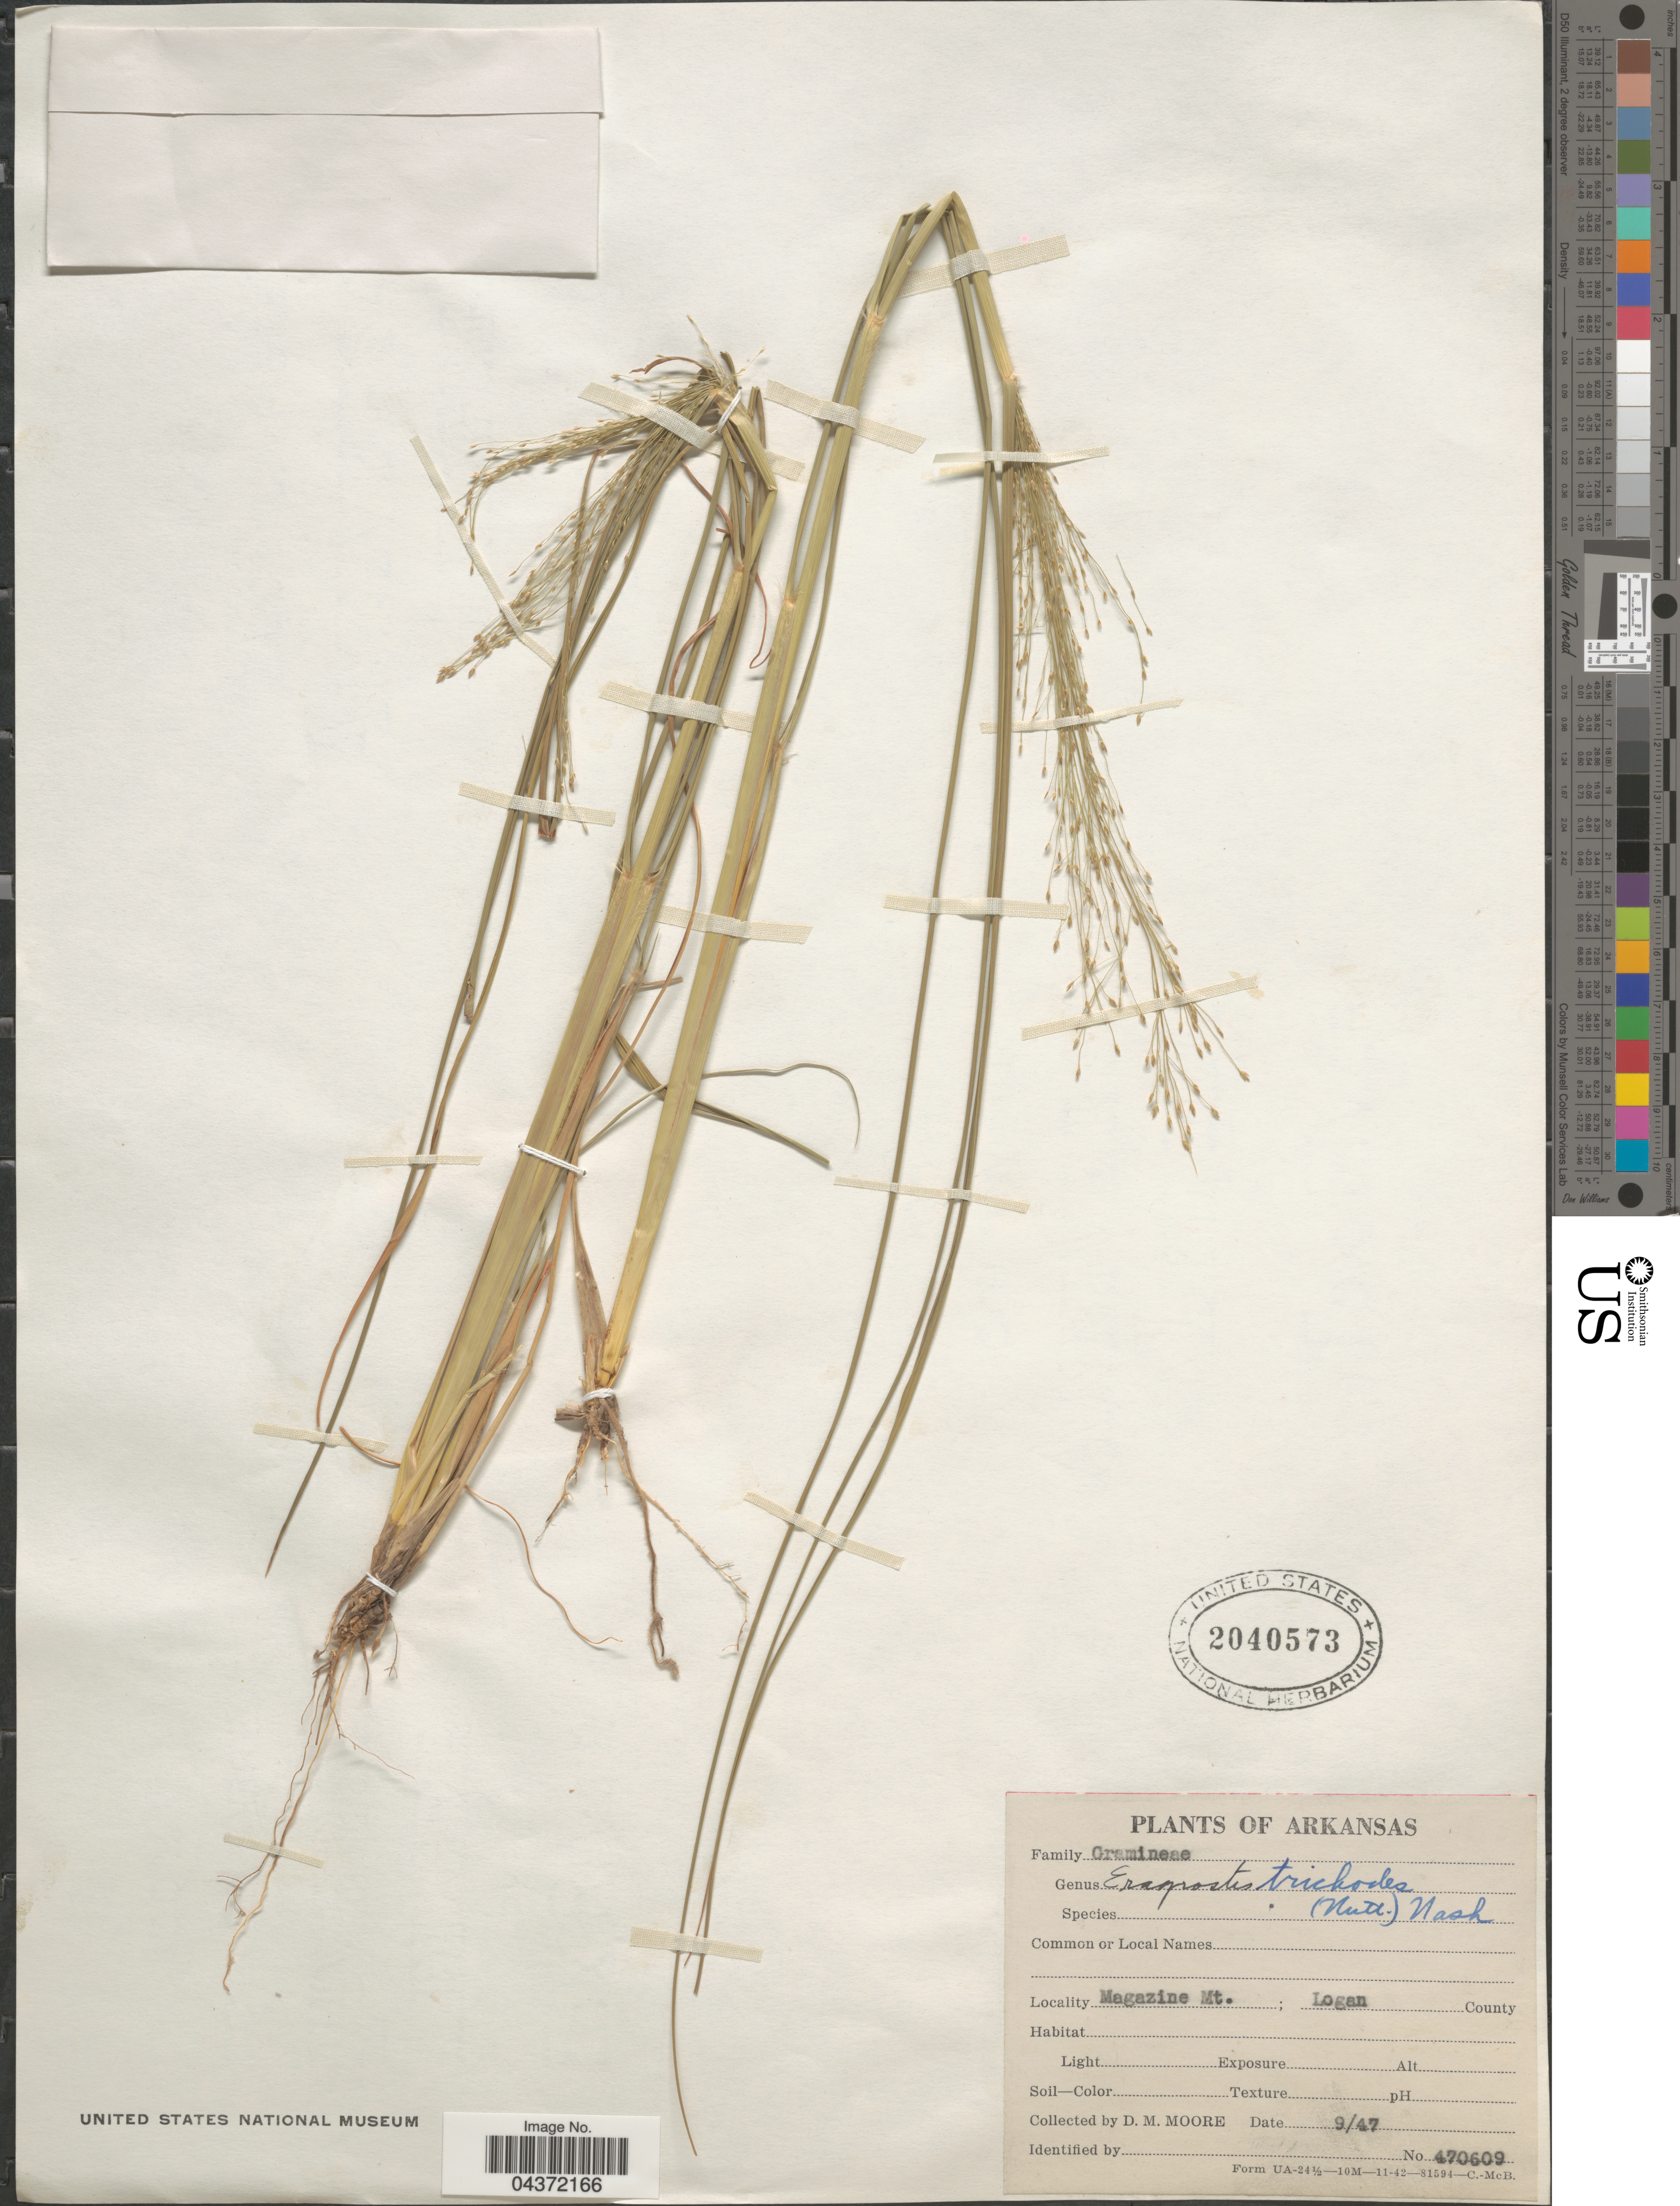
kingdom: Plantae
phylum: Tracheophyta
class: Liliopsida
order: Poales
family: Poaceae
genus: Eragrostis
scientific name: Eragrostis trichodes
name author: (Nutt.) Alph. Wood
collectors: D. Moore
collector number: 470609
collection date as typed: Transcribed d/m/y: /9/47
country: United States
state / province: Arkansas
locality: Magazine Mt. Logan County.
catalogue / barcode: US 2040573